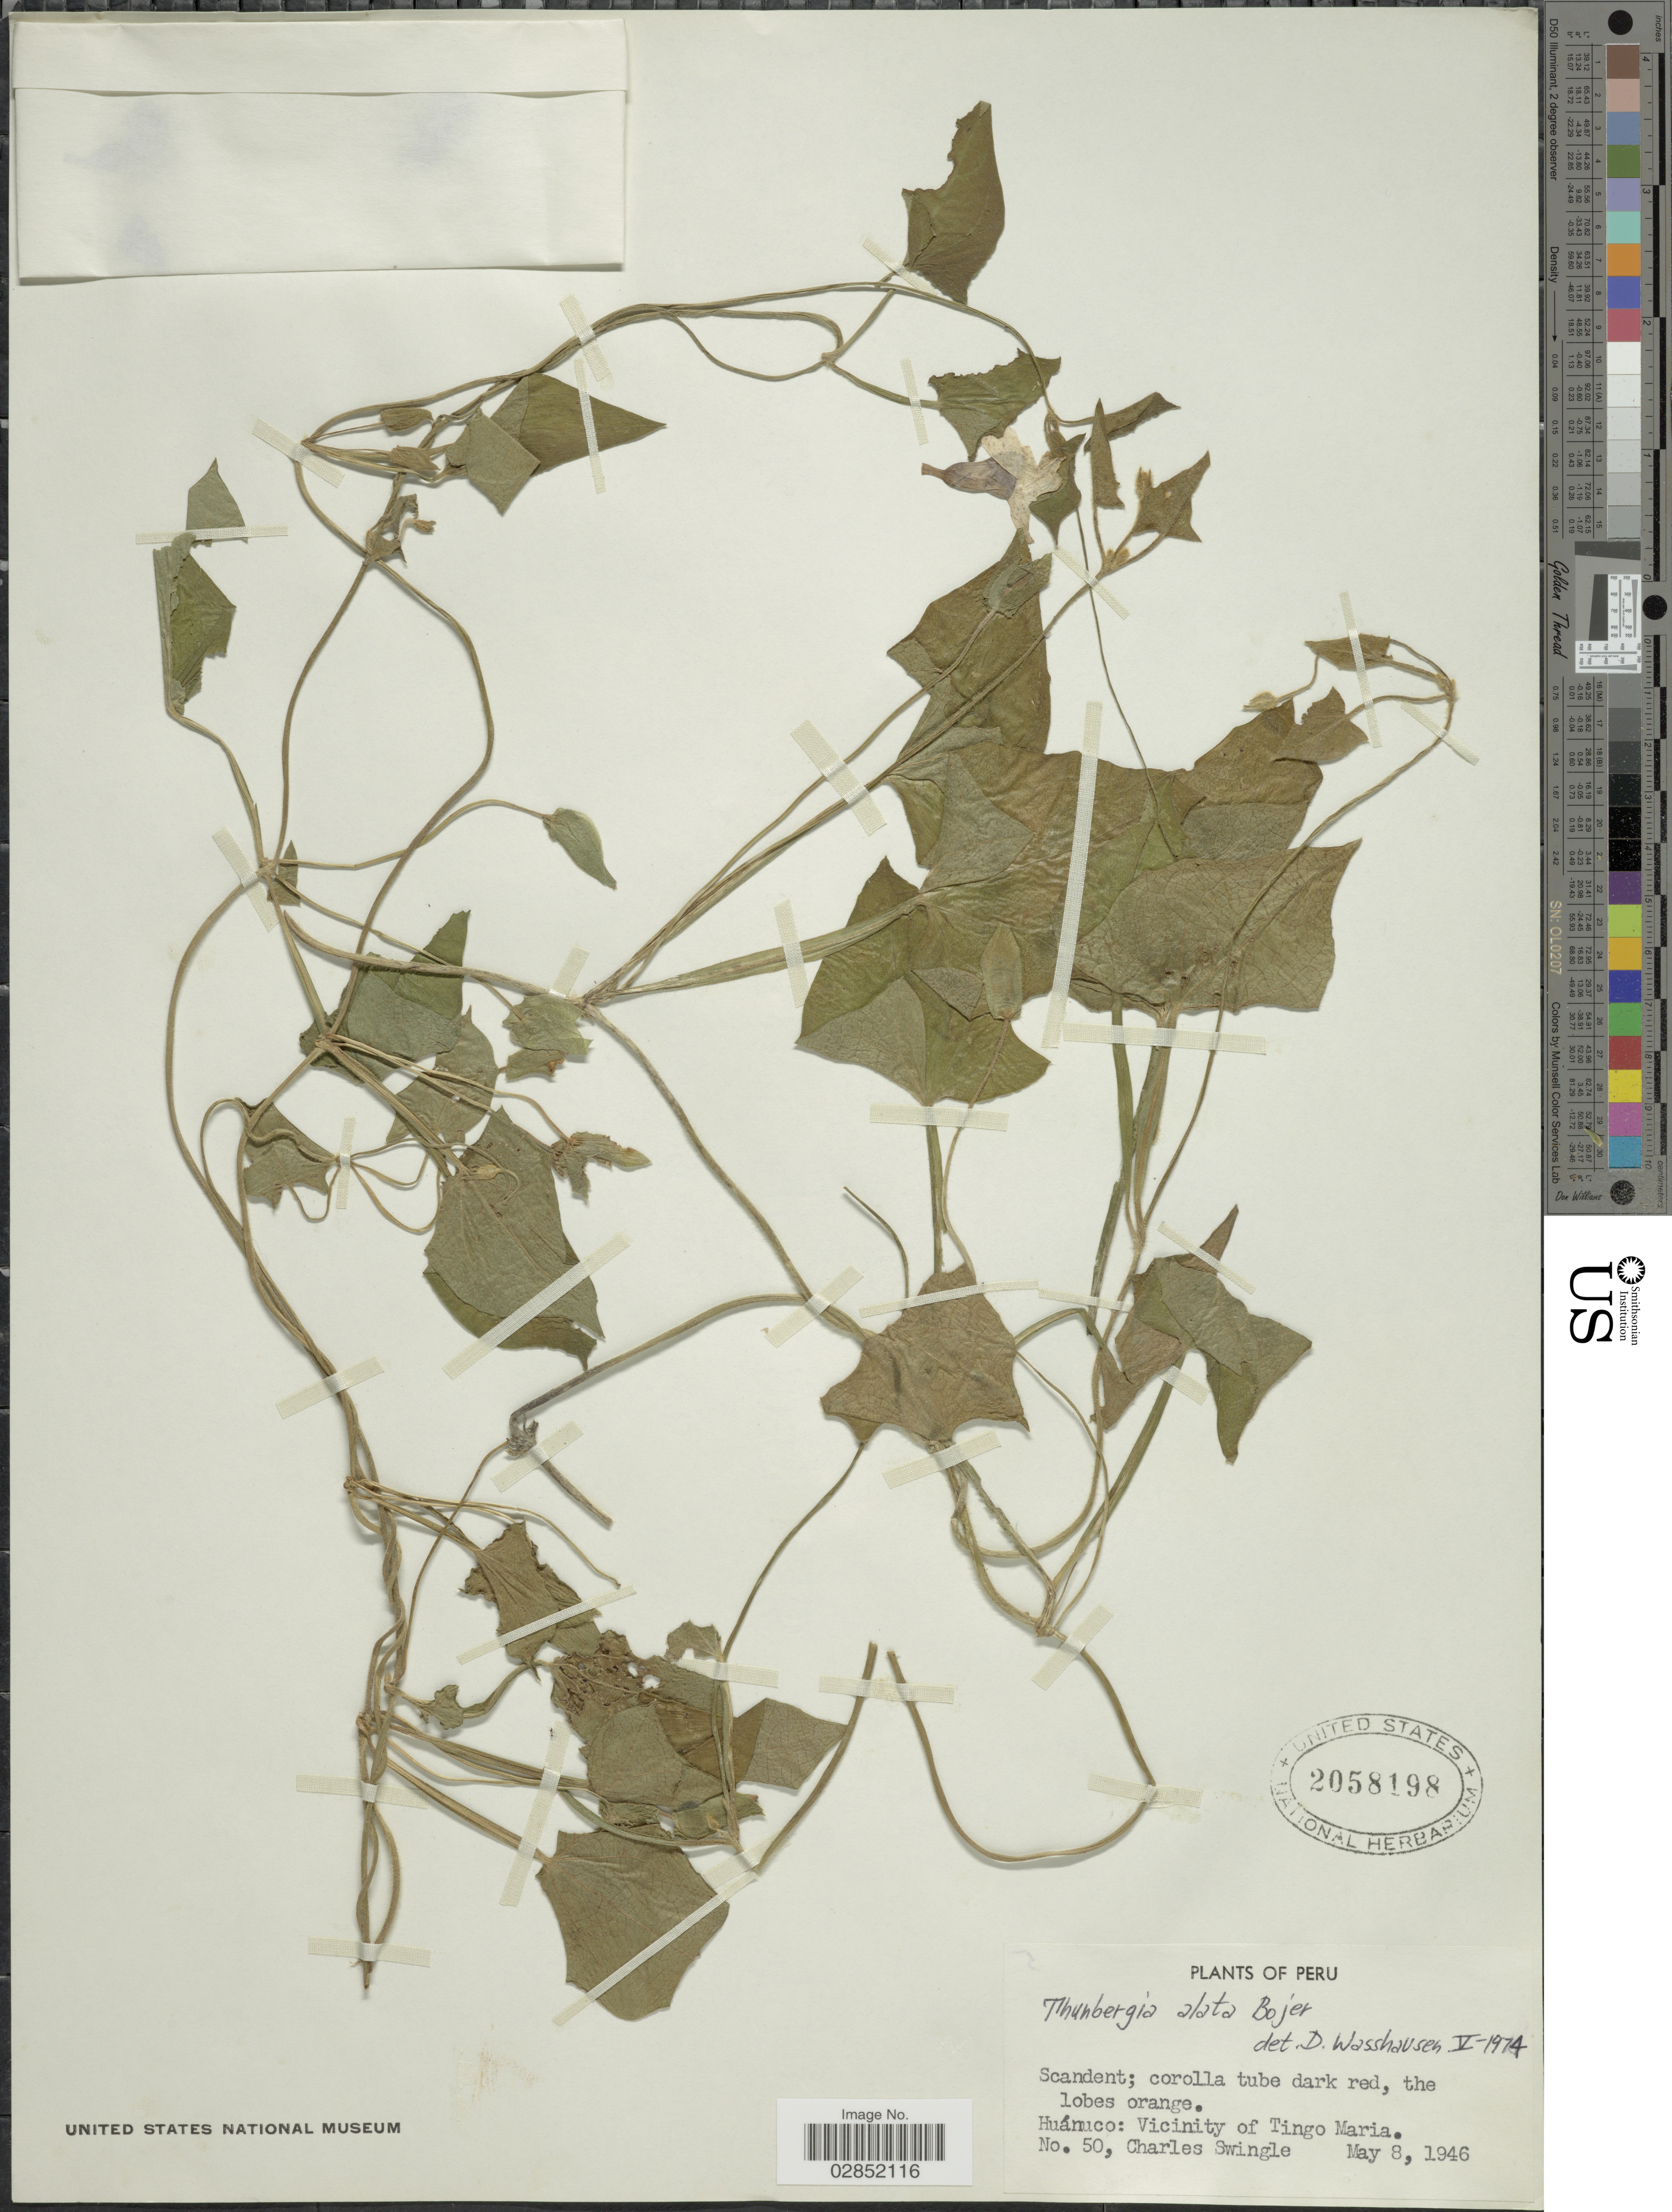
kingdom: Plantae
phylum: Tracheophyta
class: Magnoliopsida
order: Lamiales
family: Acanthaceae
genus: Thunbergia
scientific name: Thunbergia alata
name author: Bojer ex Sims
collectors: C. Swingle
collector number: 50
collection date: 1946-05-08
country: Peru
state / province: Huánuco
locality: Vicinity of Tingo Maria.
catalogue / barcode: US 2058198